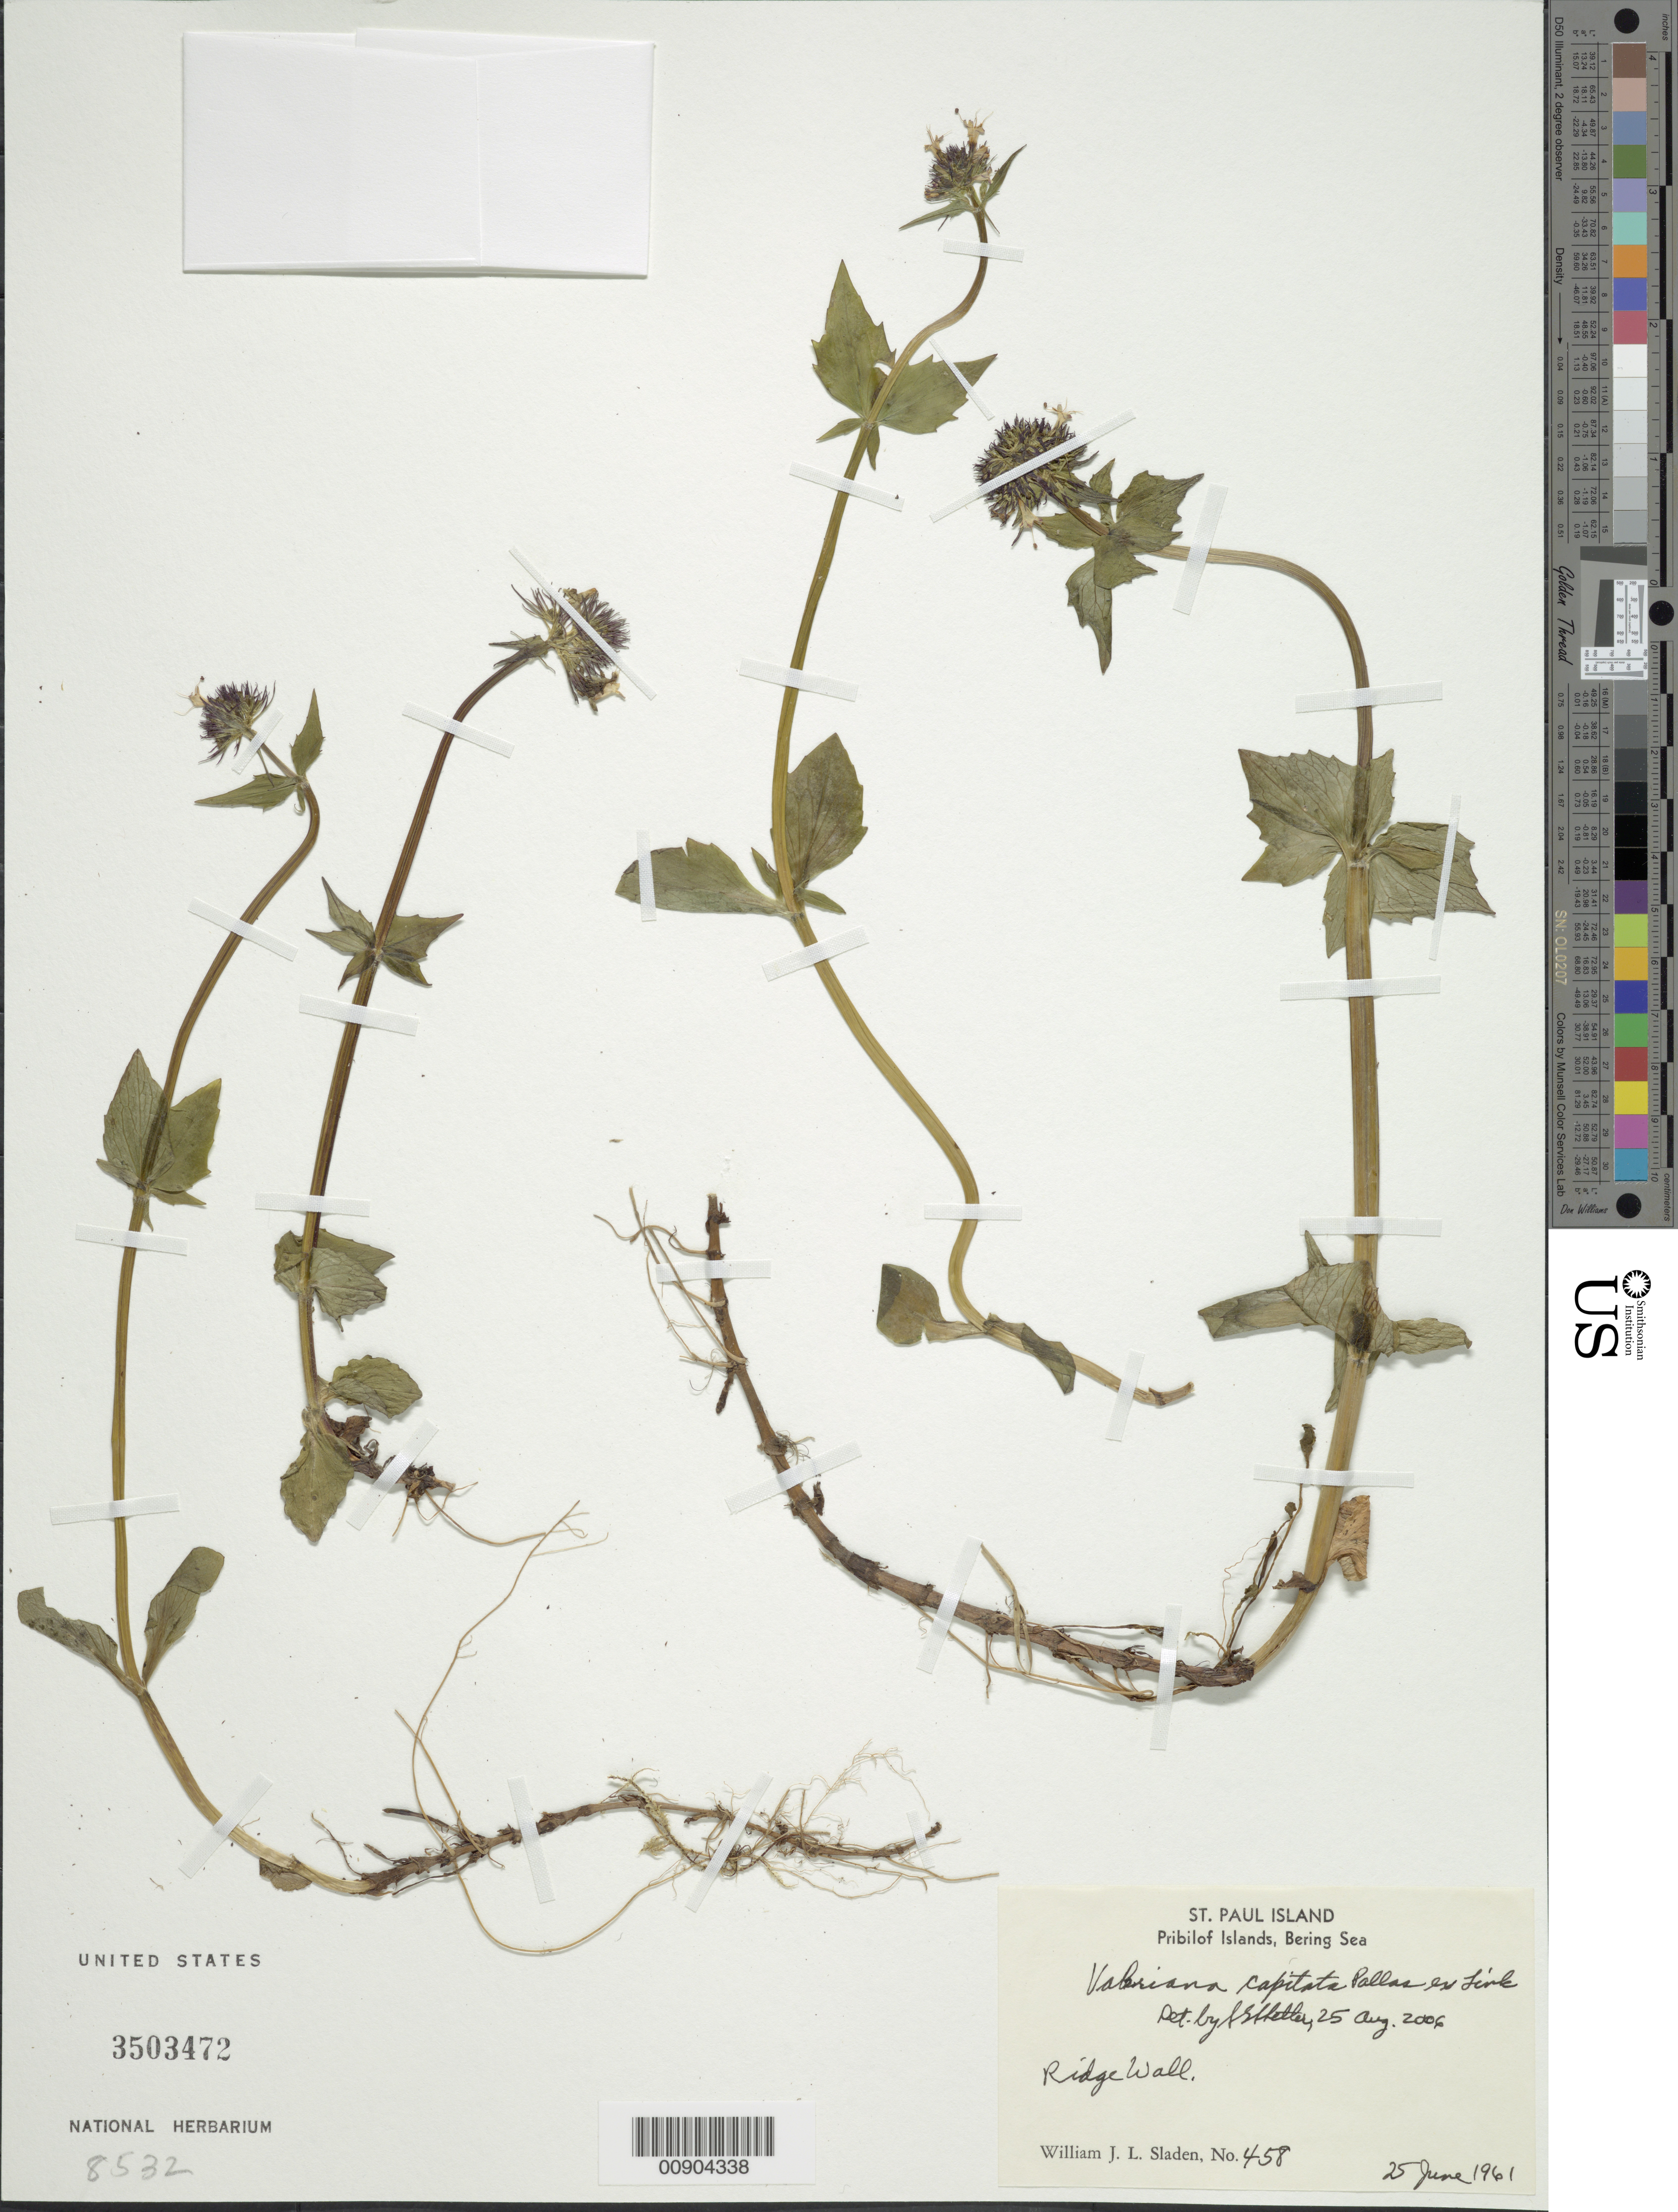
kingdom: Plantae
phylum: Tracheophyta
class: Magnoliopsida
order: Dipsacales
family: Caprifoliaceae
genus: Valeriana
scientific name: Valeriana capitata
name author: Link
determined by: Shetler, Stanwyn G., (US), NMNH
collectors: W. Sladen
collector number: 458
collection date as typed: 25 Jun 1961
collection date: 1961-06-25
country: United States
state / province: Alaska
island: St. Paul Island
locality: Ridge Wall., Bering Sea, Pribilof Islands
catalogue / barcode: US 3503472